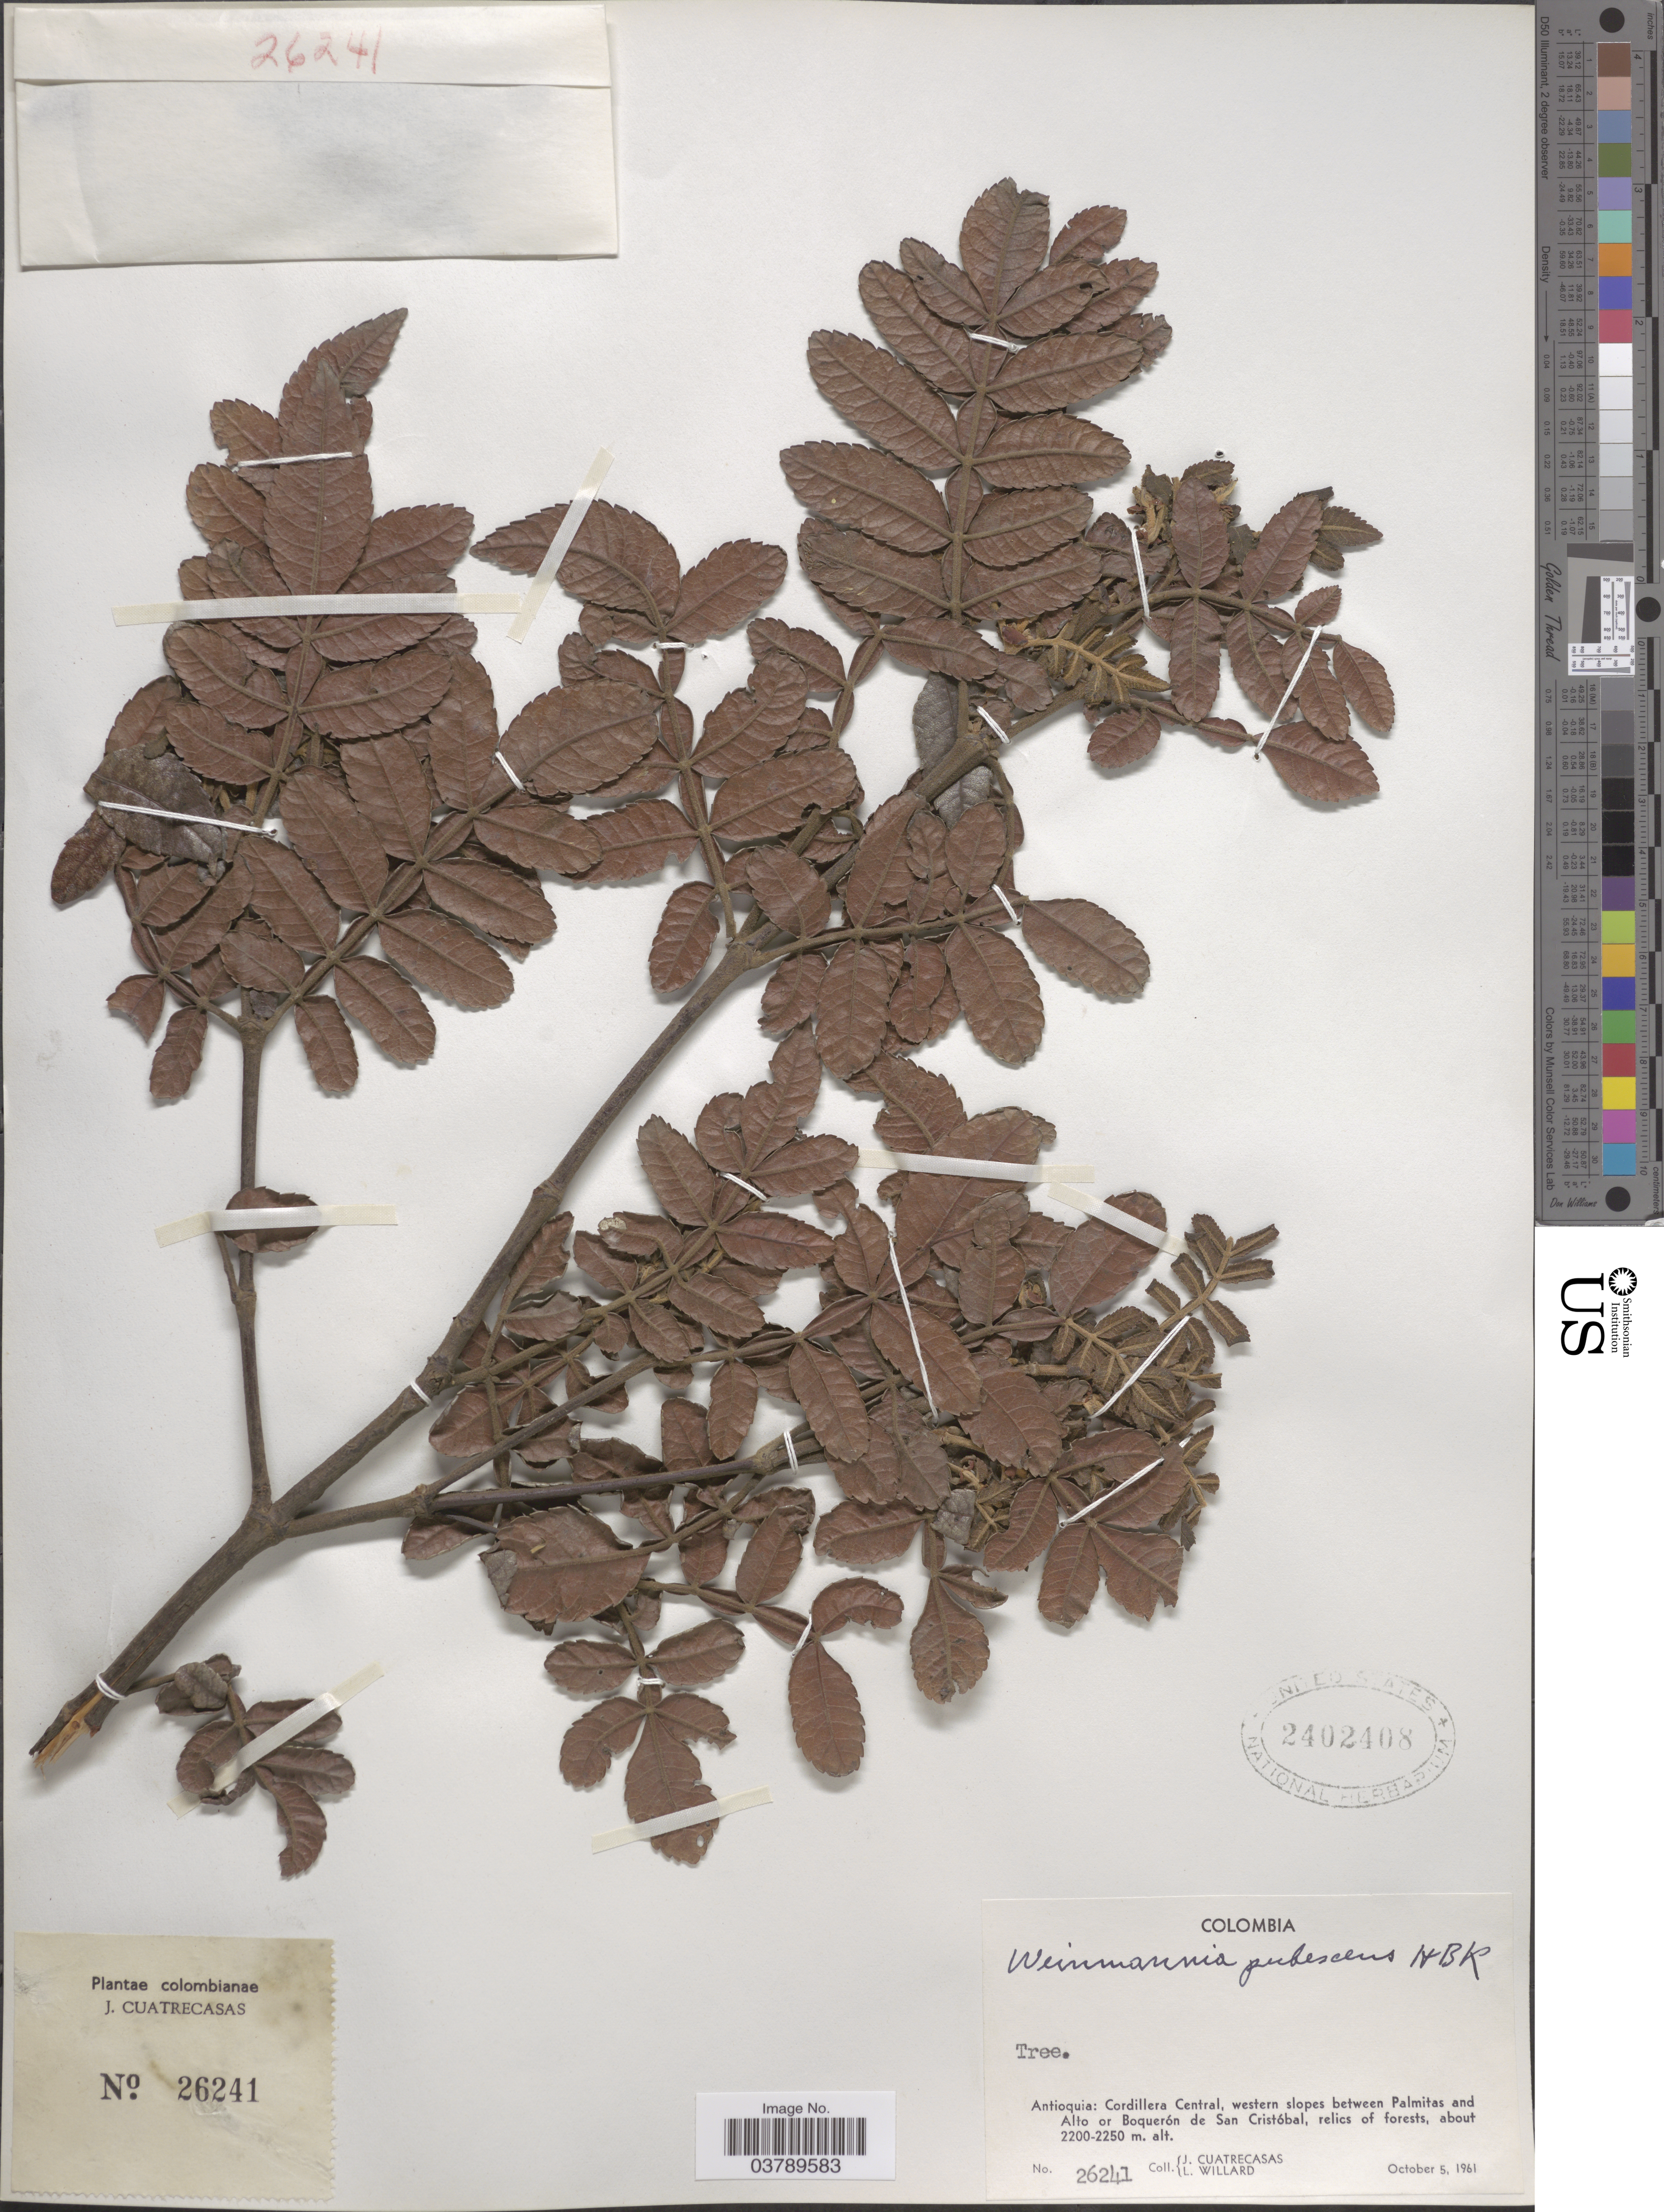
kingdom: Plantae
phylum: Tracheophyta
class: Magnoliopsida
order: Oxalidales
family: Cunoniaceae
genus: Weinmannia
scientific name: Weinmannia pubescens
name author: Kunth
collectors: J. Cuatrecasas & L. Willard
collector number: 26241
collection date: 1961-10-05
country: Colombia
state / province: Antioquia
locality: Cordillera Central, western slopes between Palmitas and Alto or Boquerón de San Cristóbal.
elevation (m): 2200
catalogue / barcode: US 2402408